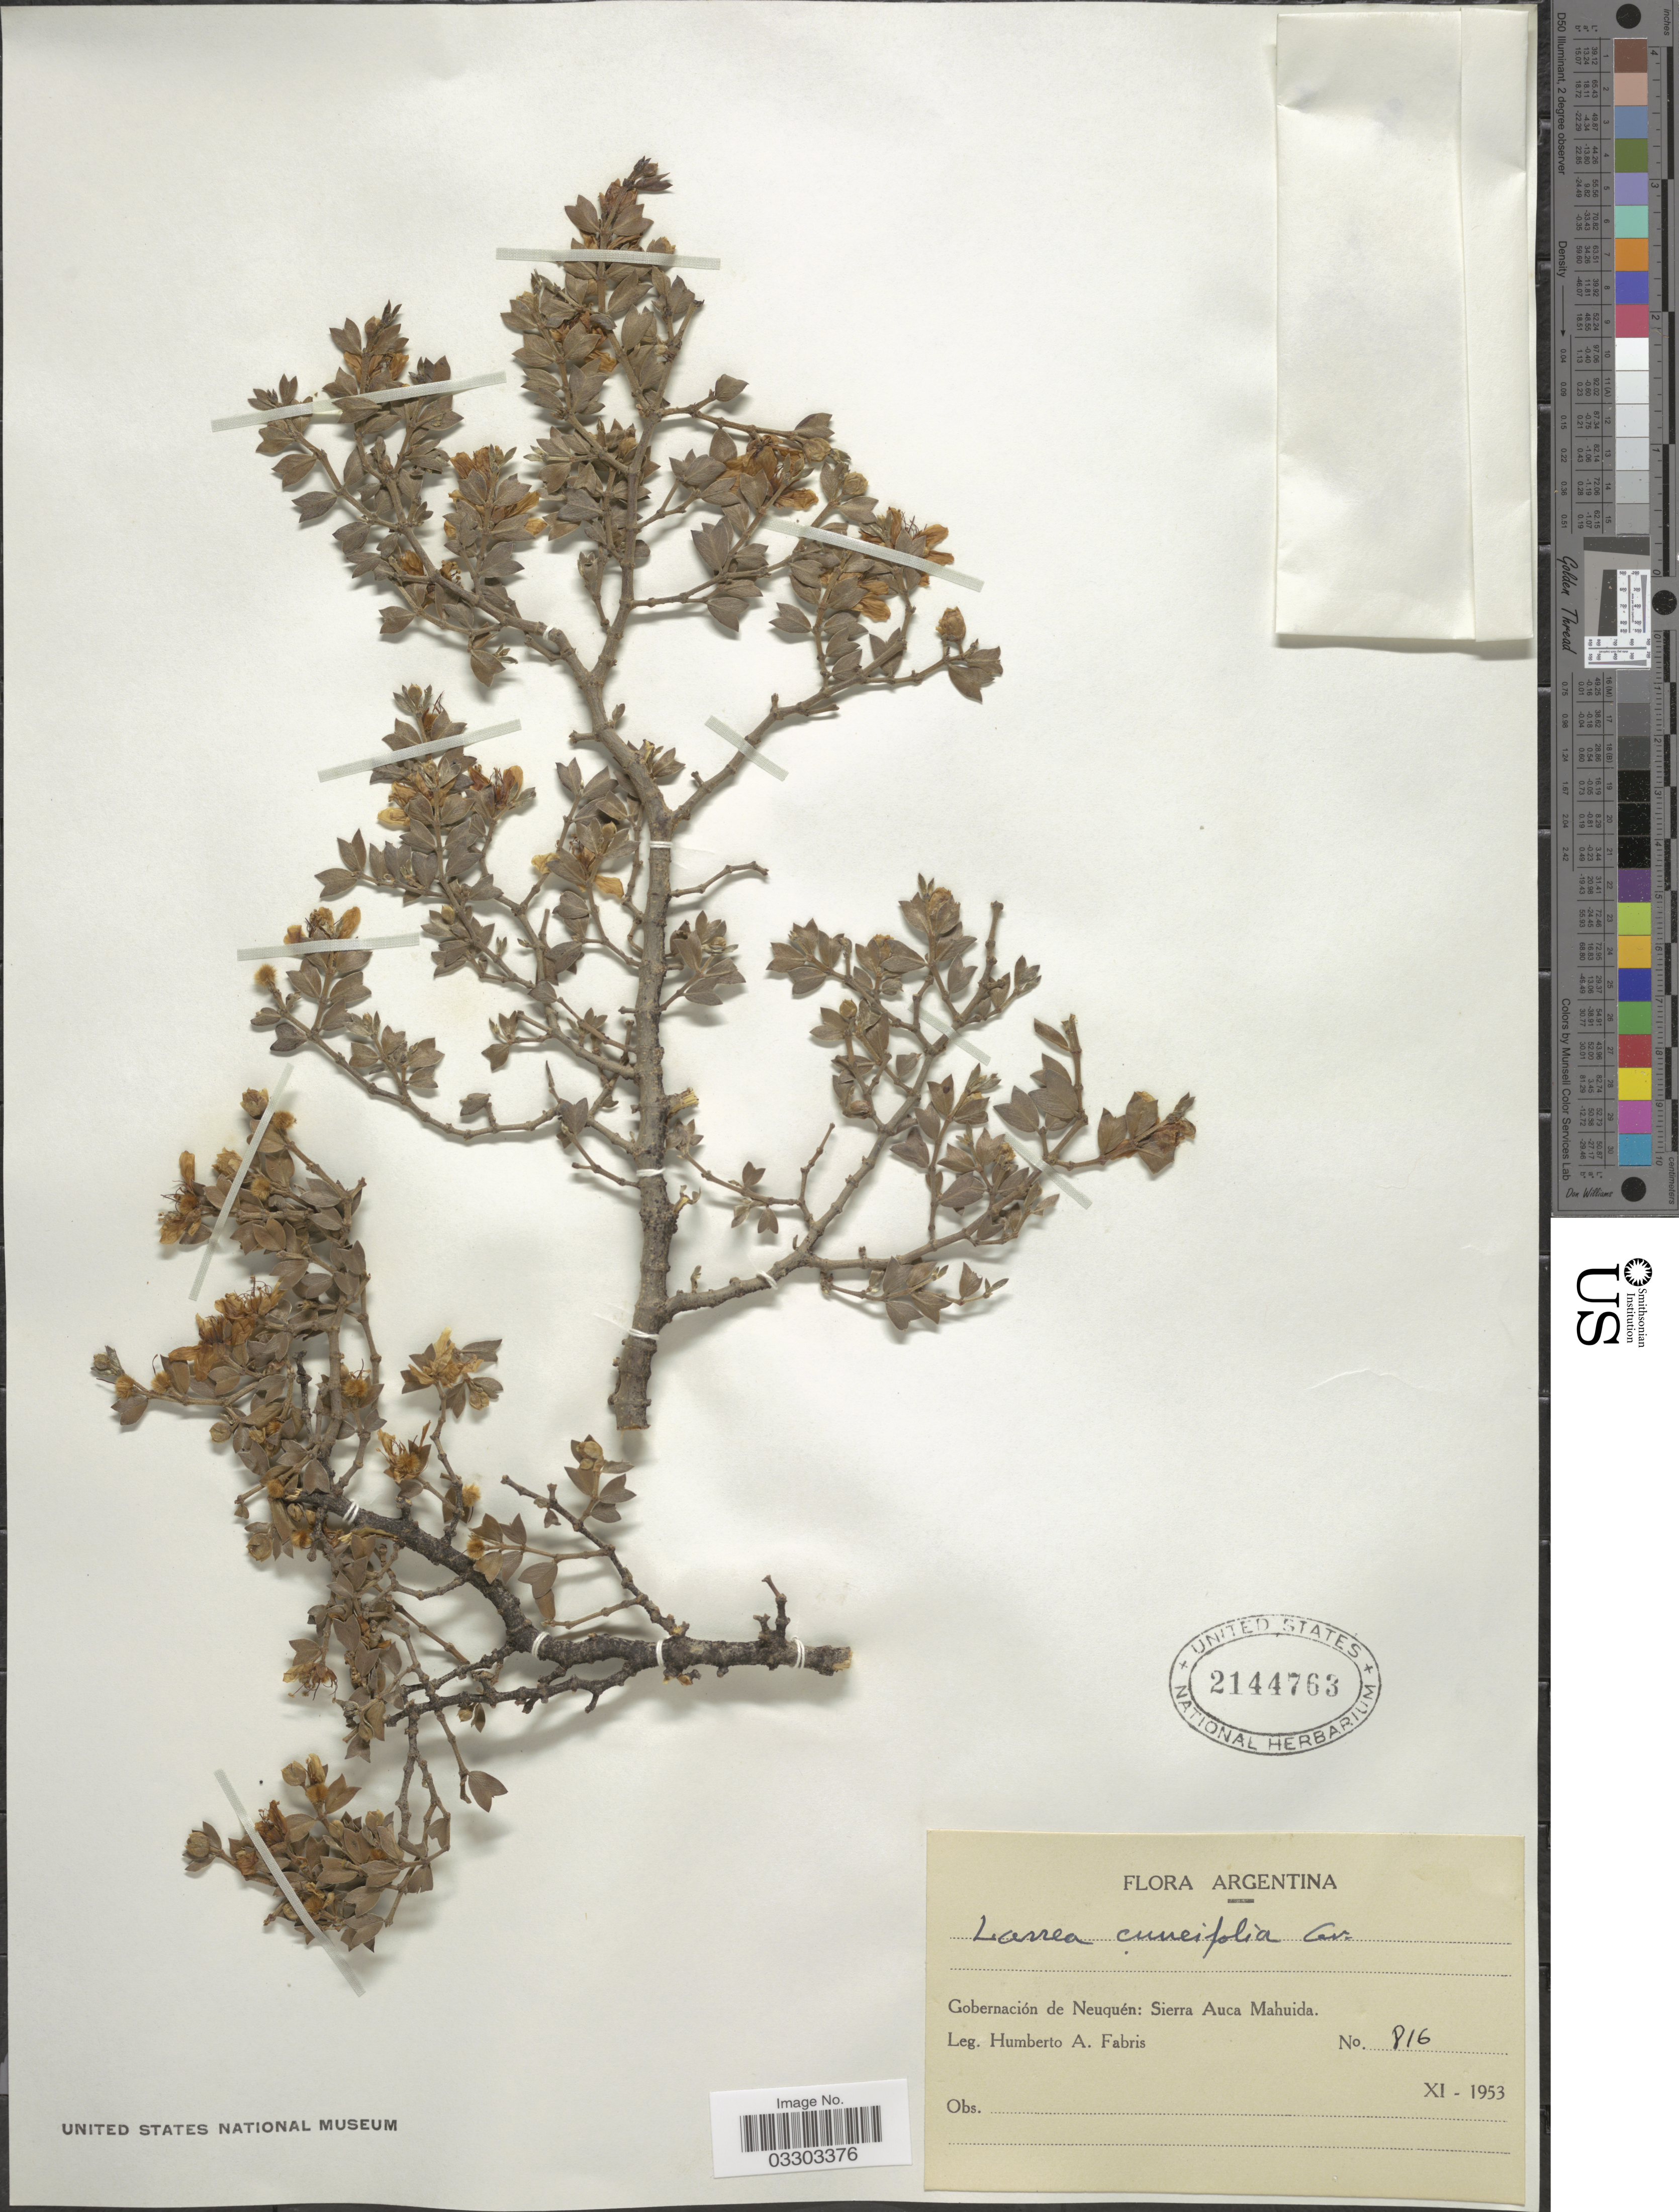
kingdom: Plantae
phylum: Tracheophyta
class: Magnoliopsida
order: Zygophyllales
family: Zygophyllaceae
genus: Larrea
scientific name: Larrea cuneifolia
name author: Cav.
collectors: H. A. Fabris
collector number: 816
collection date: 1953-11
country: Argentina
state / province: Neuquen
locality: Gobernación de Neuquén: Sierra Auca Mahuida.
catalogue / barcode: US 2144763